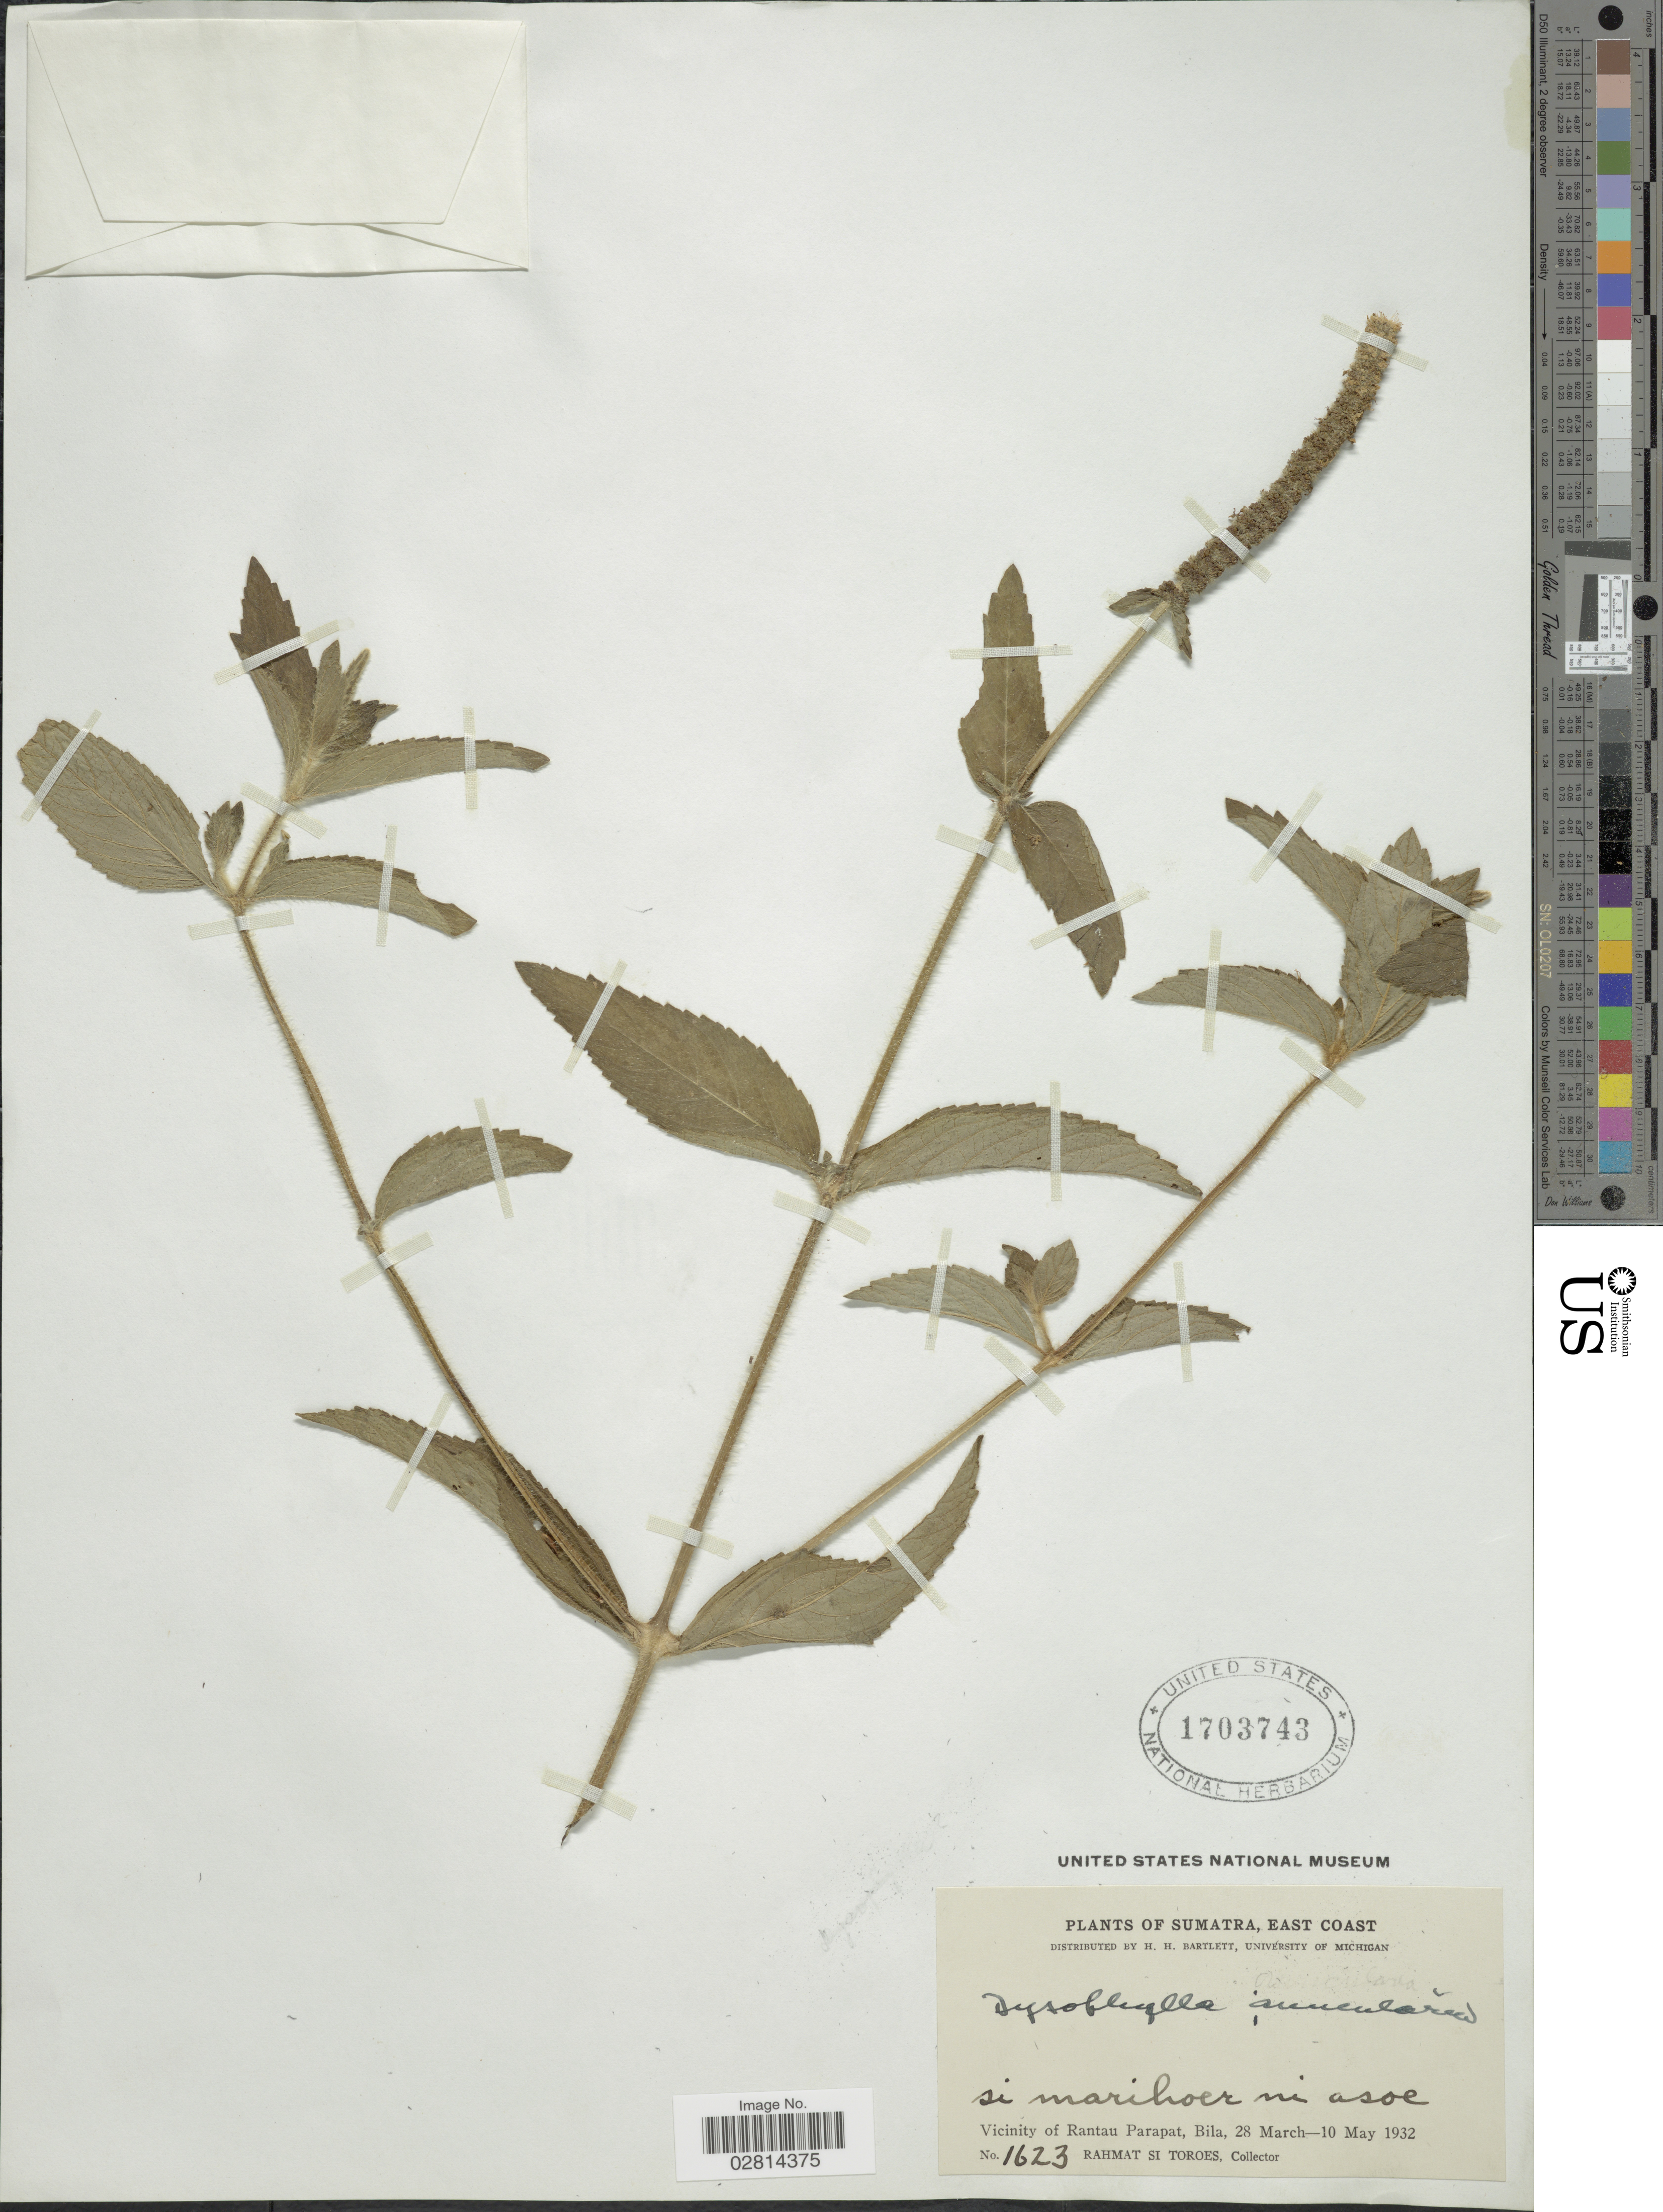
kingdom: Plantae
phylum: Tracheophyta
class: Magnoliopsida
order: Lamiales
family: Lamiaceae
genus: Pogostemon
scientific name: Pogostemon auricularius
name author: (L.) Hassk.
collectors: Rahmat Si Boeea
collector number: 1623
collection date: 1932-03-28/1932-05-10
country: Indonesia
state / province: Sumatra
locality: East Coast. Vicinity of Rantau Parapat, Bila.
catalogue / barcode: US 1703743